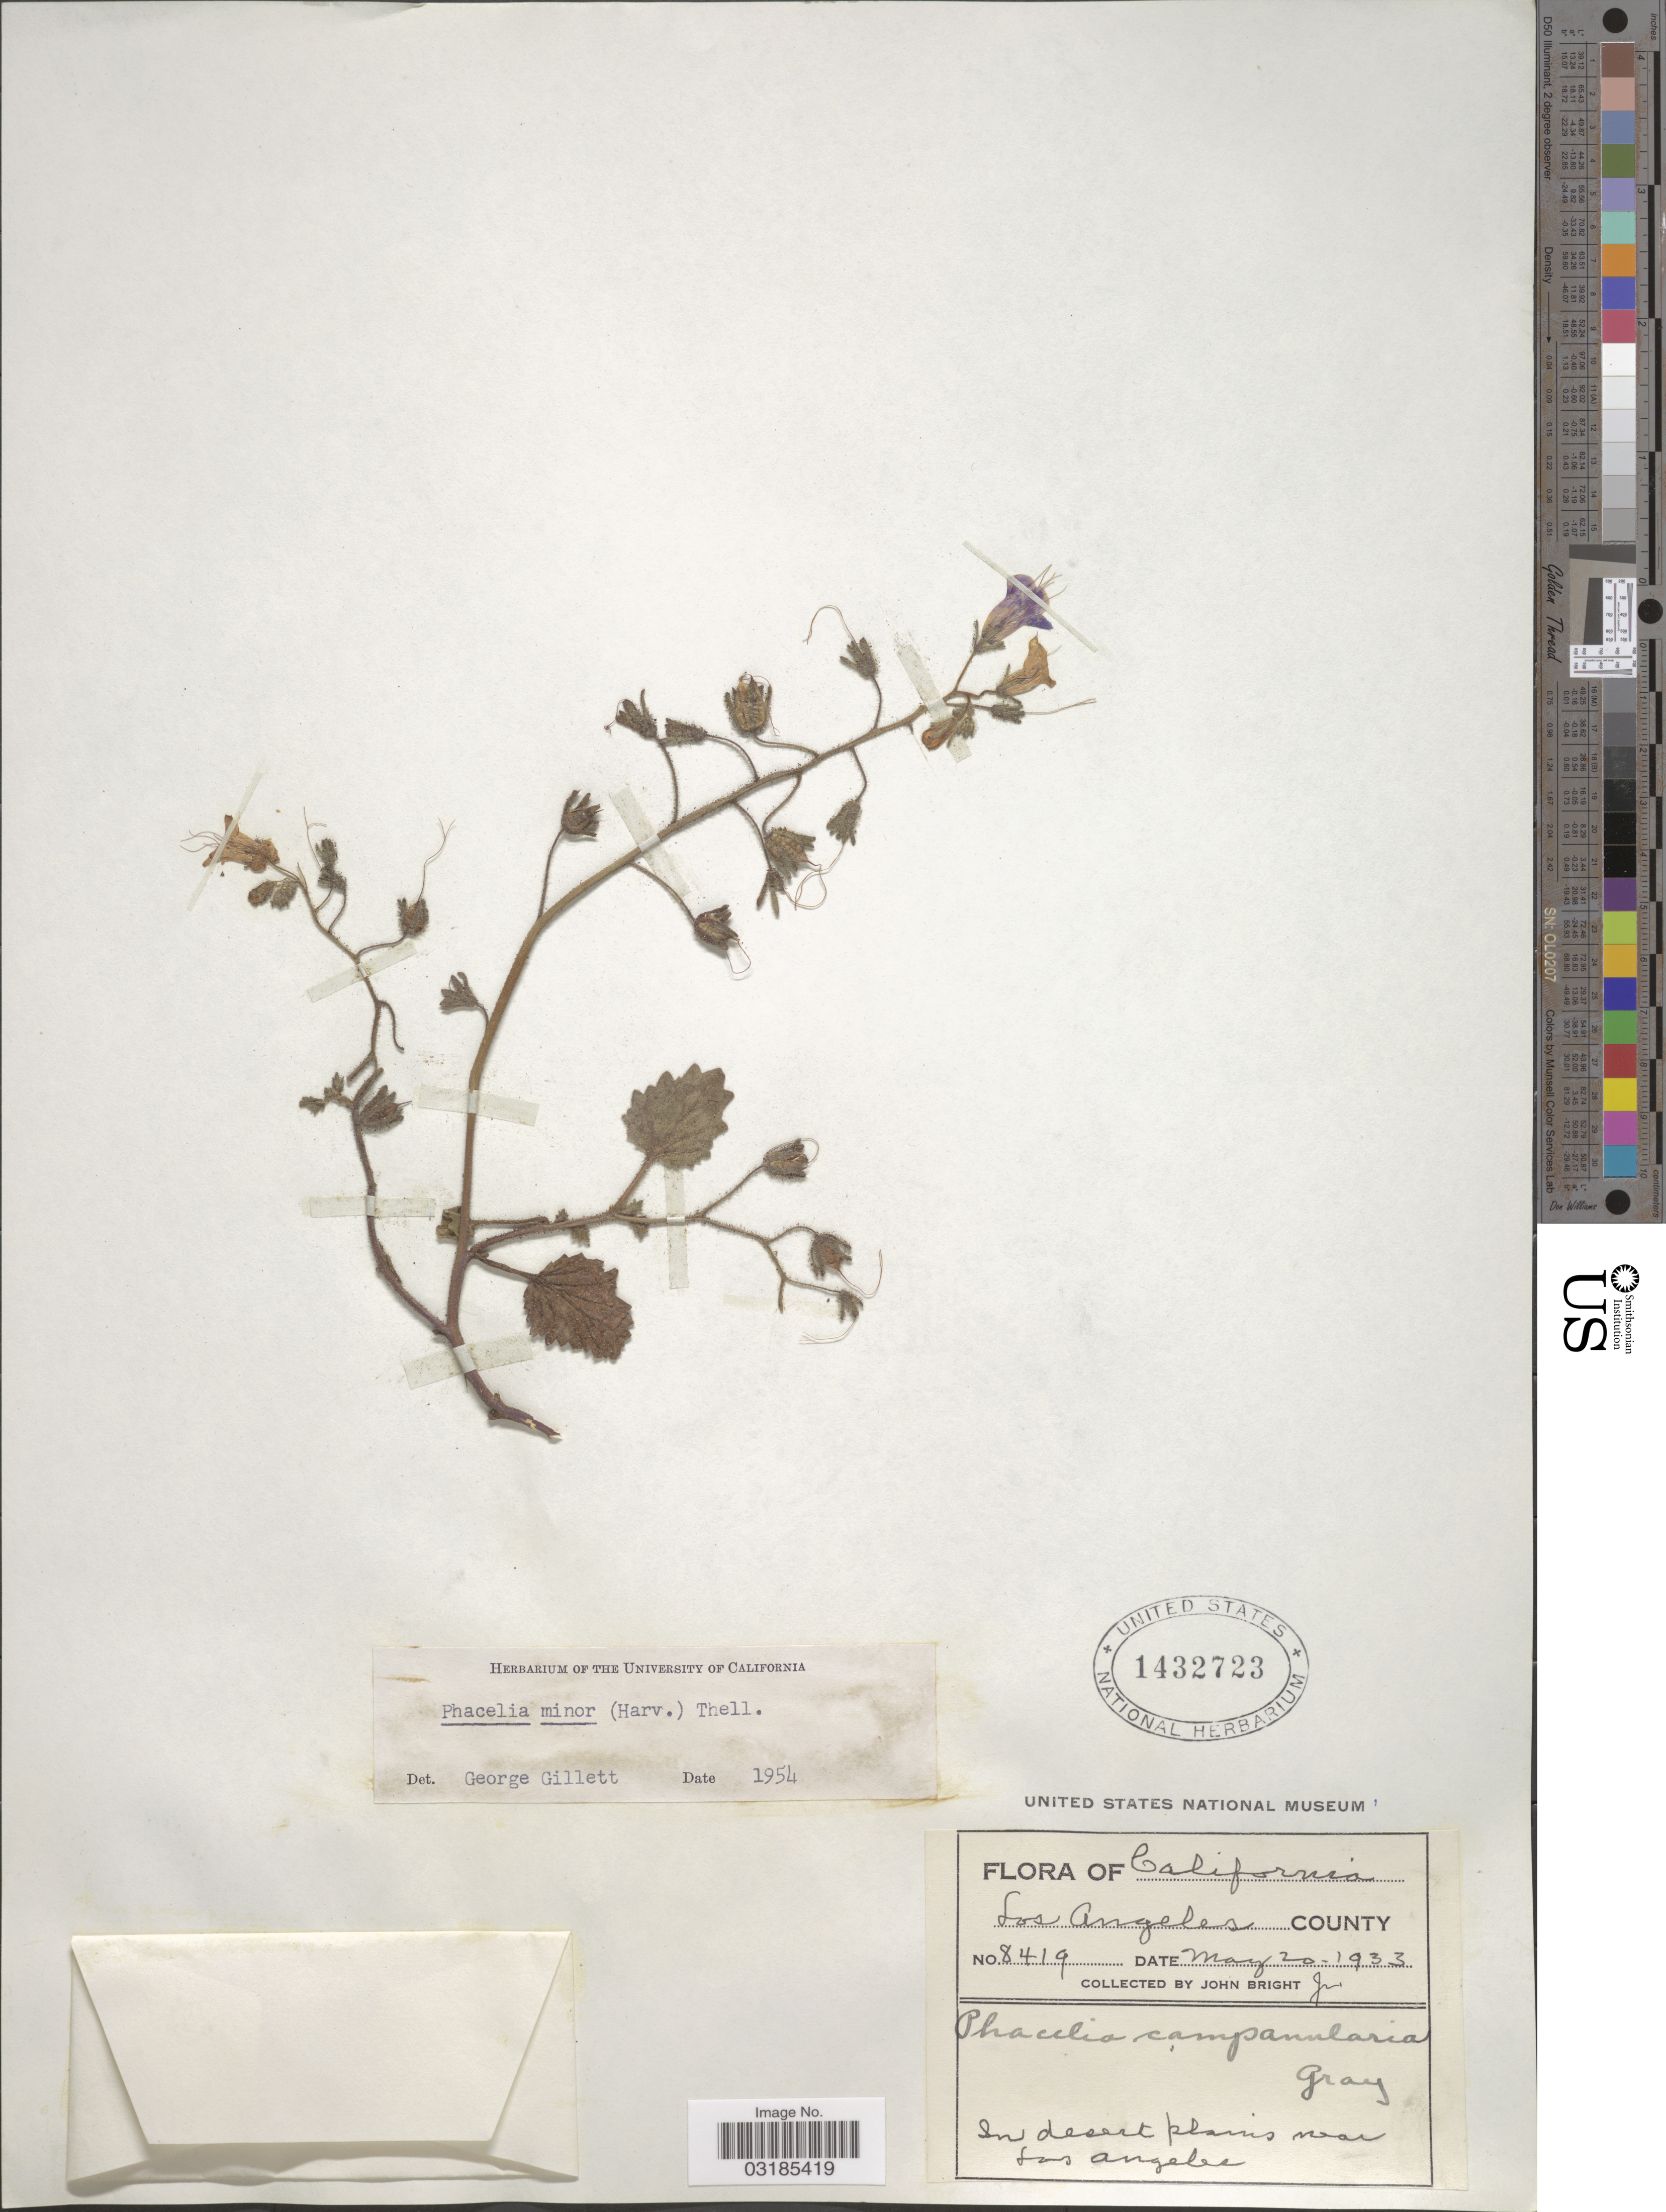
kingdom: Plantae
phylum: Tracheophyta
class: Magnoliopsida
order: Boraginales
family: Hydrophyllaceae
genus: Phacelia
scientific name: Phacelia minor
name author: (Harv.) Thell.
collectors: J. Bright Jr.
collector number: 8419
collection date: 1933-05-20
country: United States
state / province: California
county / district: Los Angeles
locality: Los Angeles County. In desert plains near Los Angeles.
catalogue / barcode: US 1432723